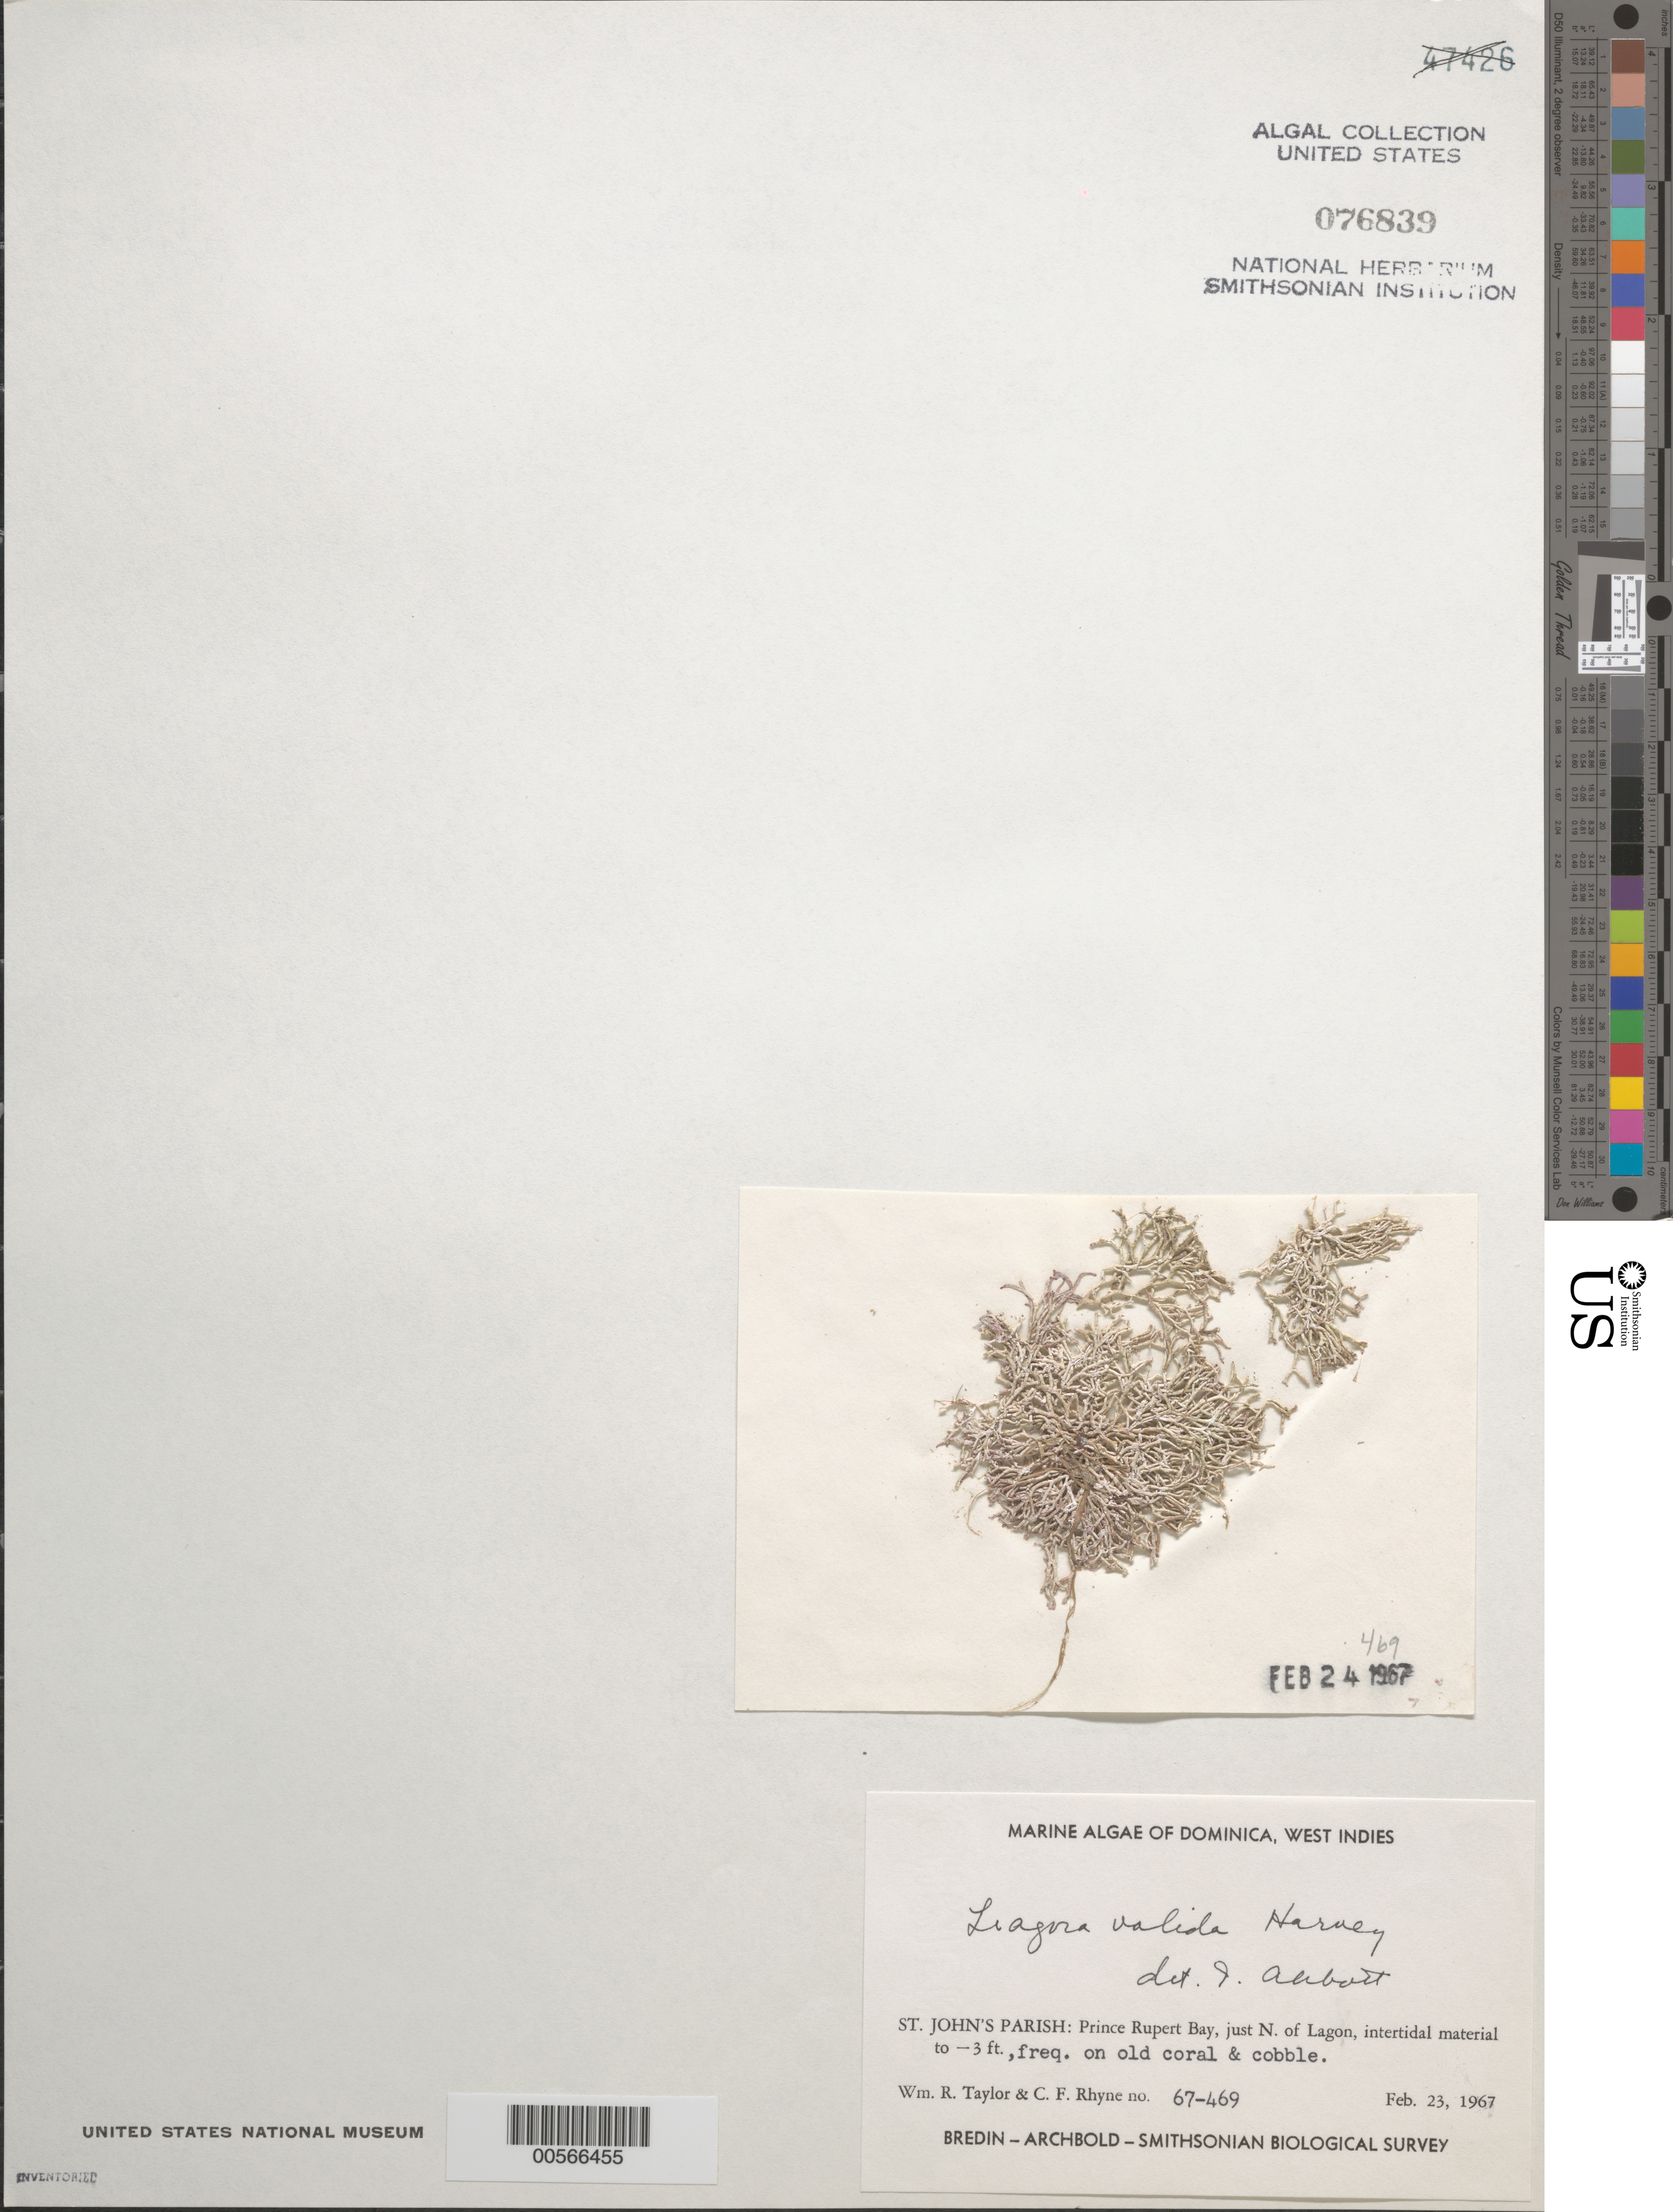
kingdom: Plantae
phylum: Rhodophyta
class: Florideophyceae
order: Nemaliales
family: Liagoraceae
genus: Titanophycus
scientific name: Titanophycus validus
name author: (Harv.) Huisman et al.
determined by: Algae name updating Project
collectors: W. R. Taylor & C. Rhyne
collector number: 67-469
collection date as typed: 23 Feb 1967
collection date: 1967-02-23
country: Dominica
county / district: St. John's Parish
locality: Prince Rupert Bay, just north of Lagon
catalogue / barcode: US 76839